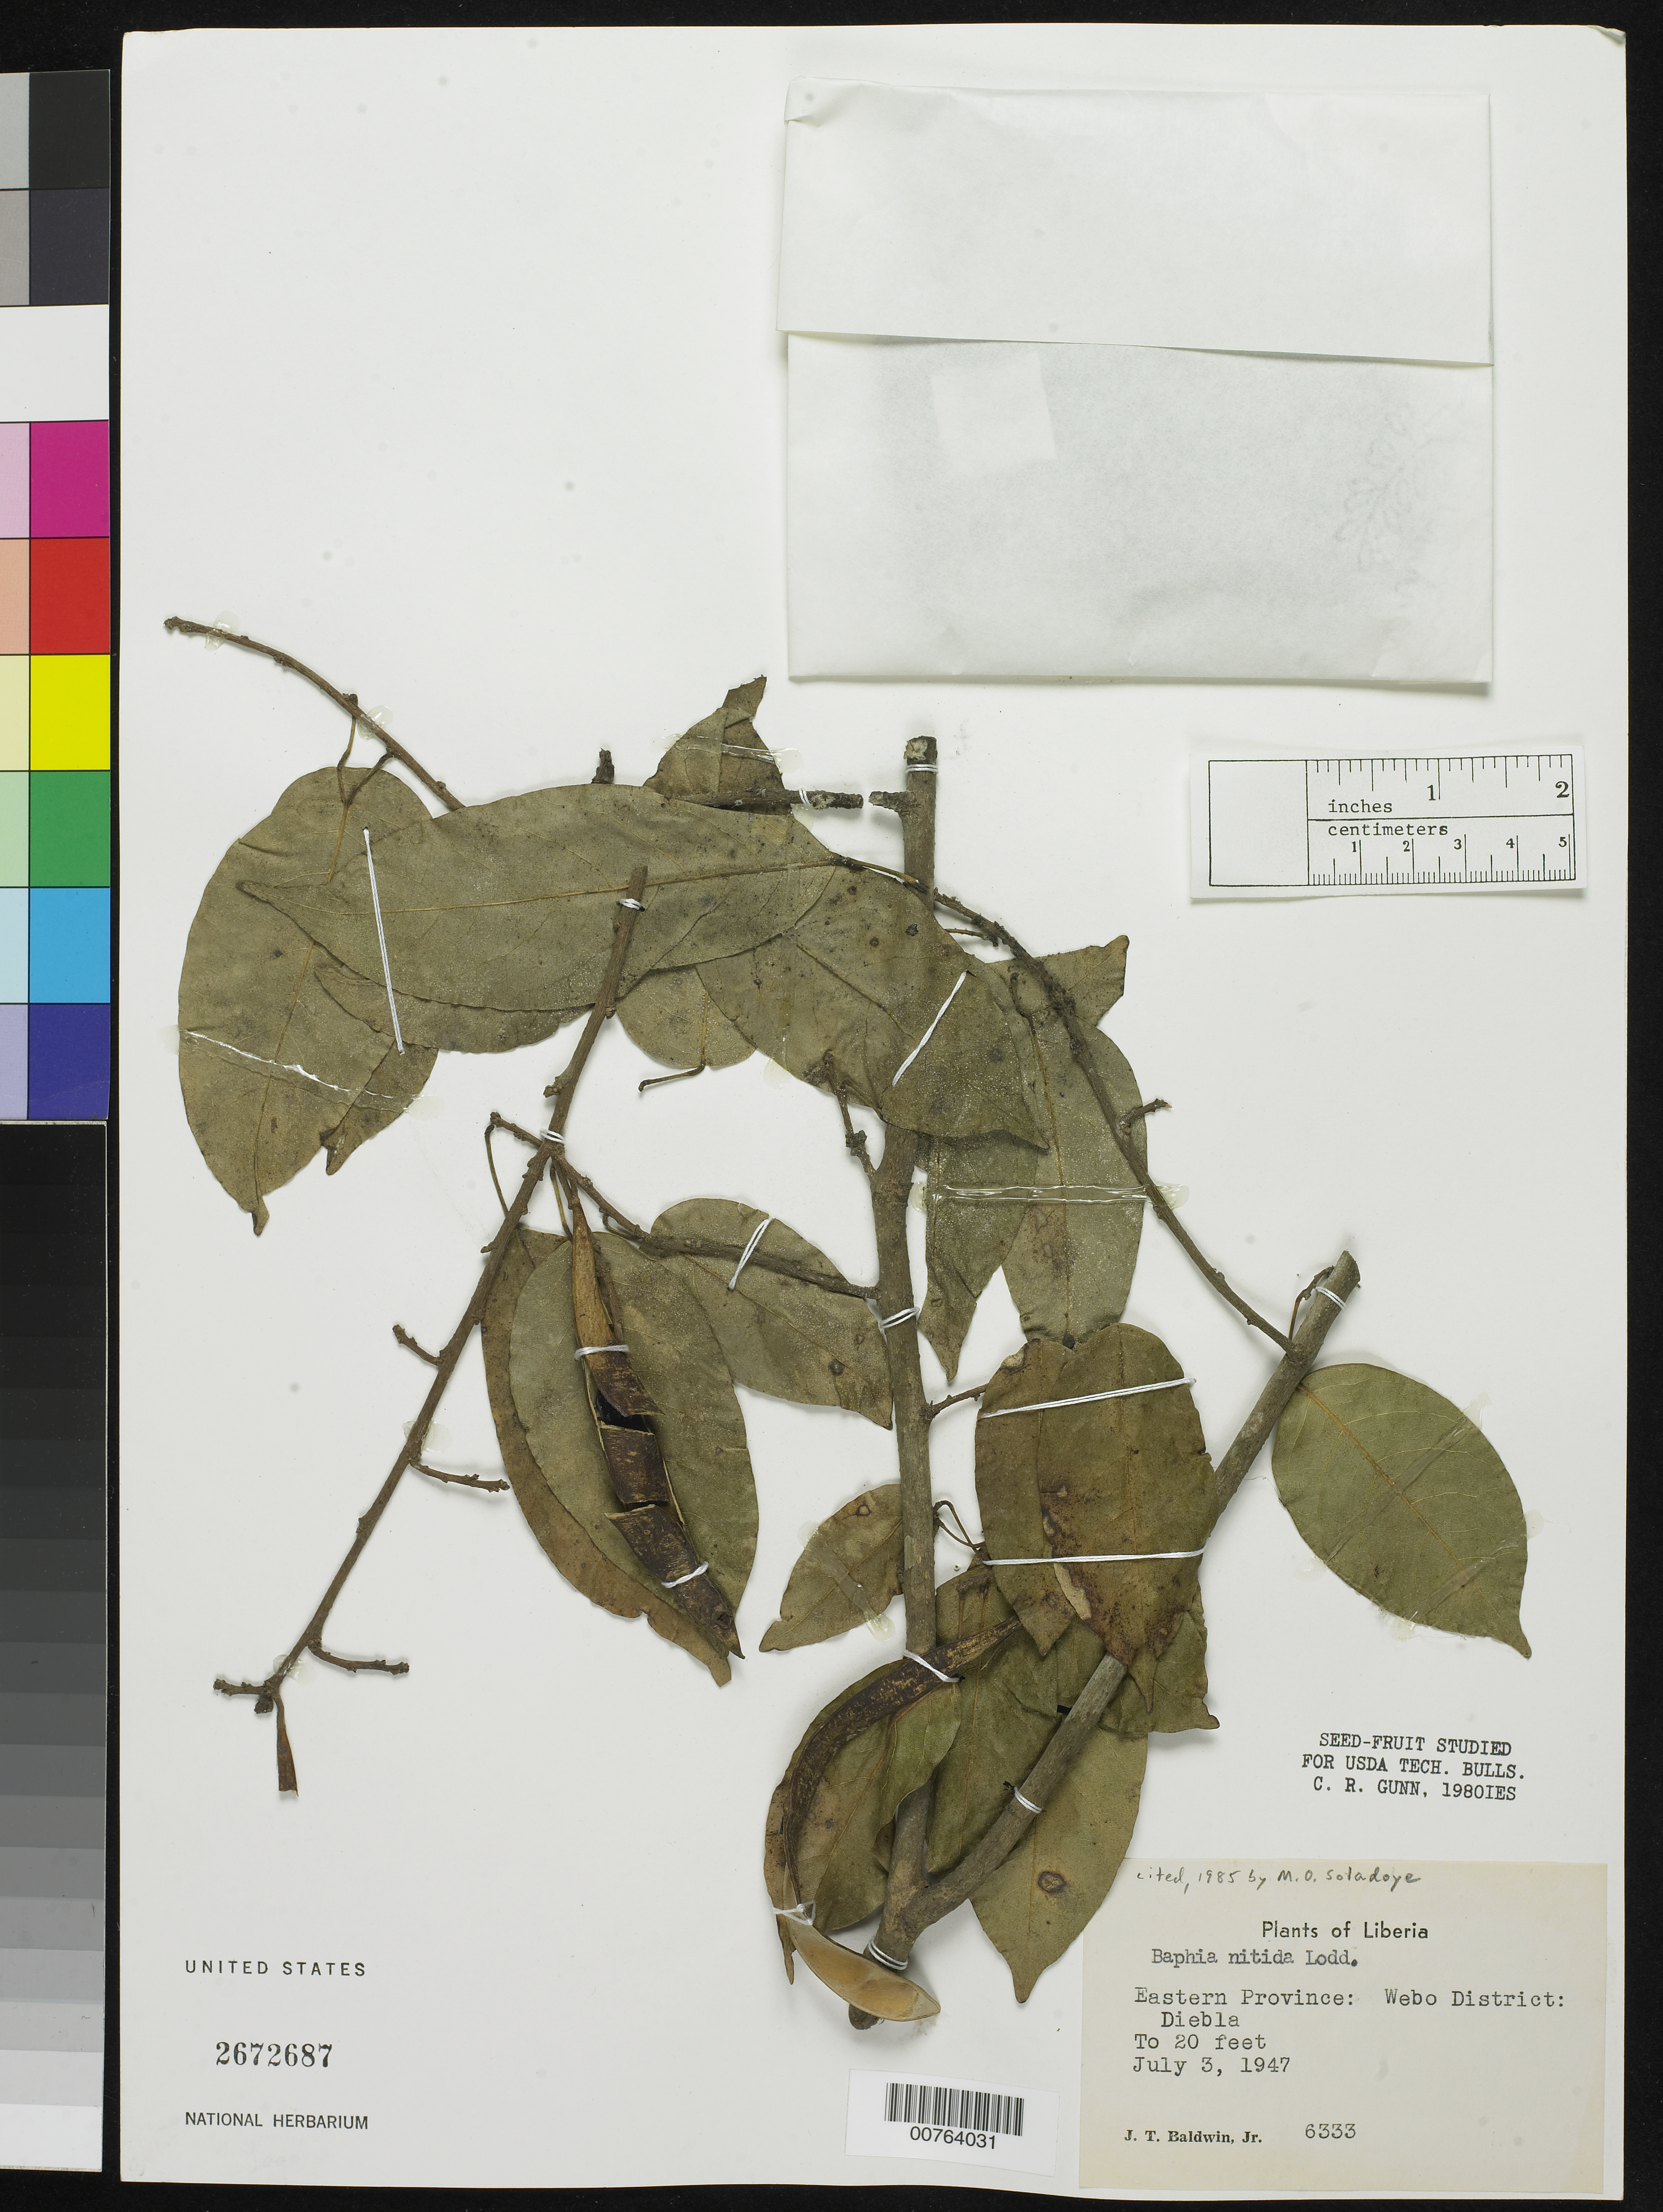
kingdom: Plantae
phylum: Tracheophyta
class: Magnoliopsida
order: Fabales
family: Fabaceae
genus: Baphia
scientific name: Baphia nitida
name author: Lodd.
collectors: J. T. Baldwin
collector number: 6333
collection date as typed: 3 Jul 1947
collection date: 1947-07-03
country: Liberia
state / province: River Gee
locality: Eastern Province: Webo District: Diebla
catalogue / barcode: US 2672687